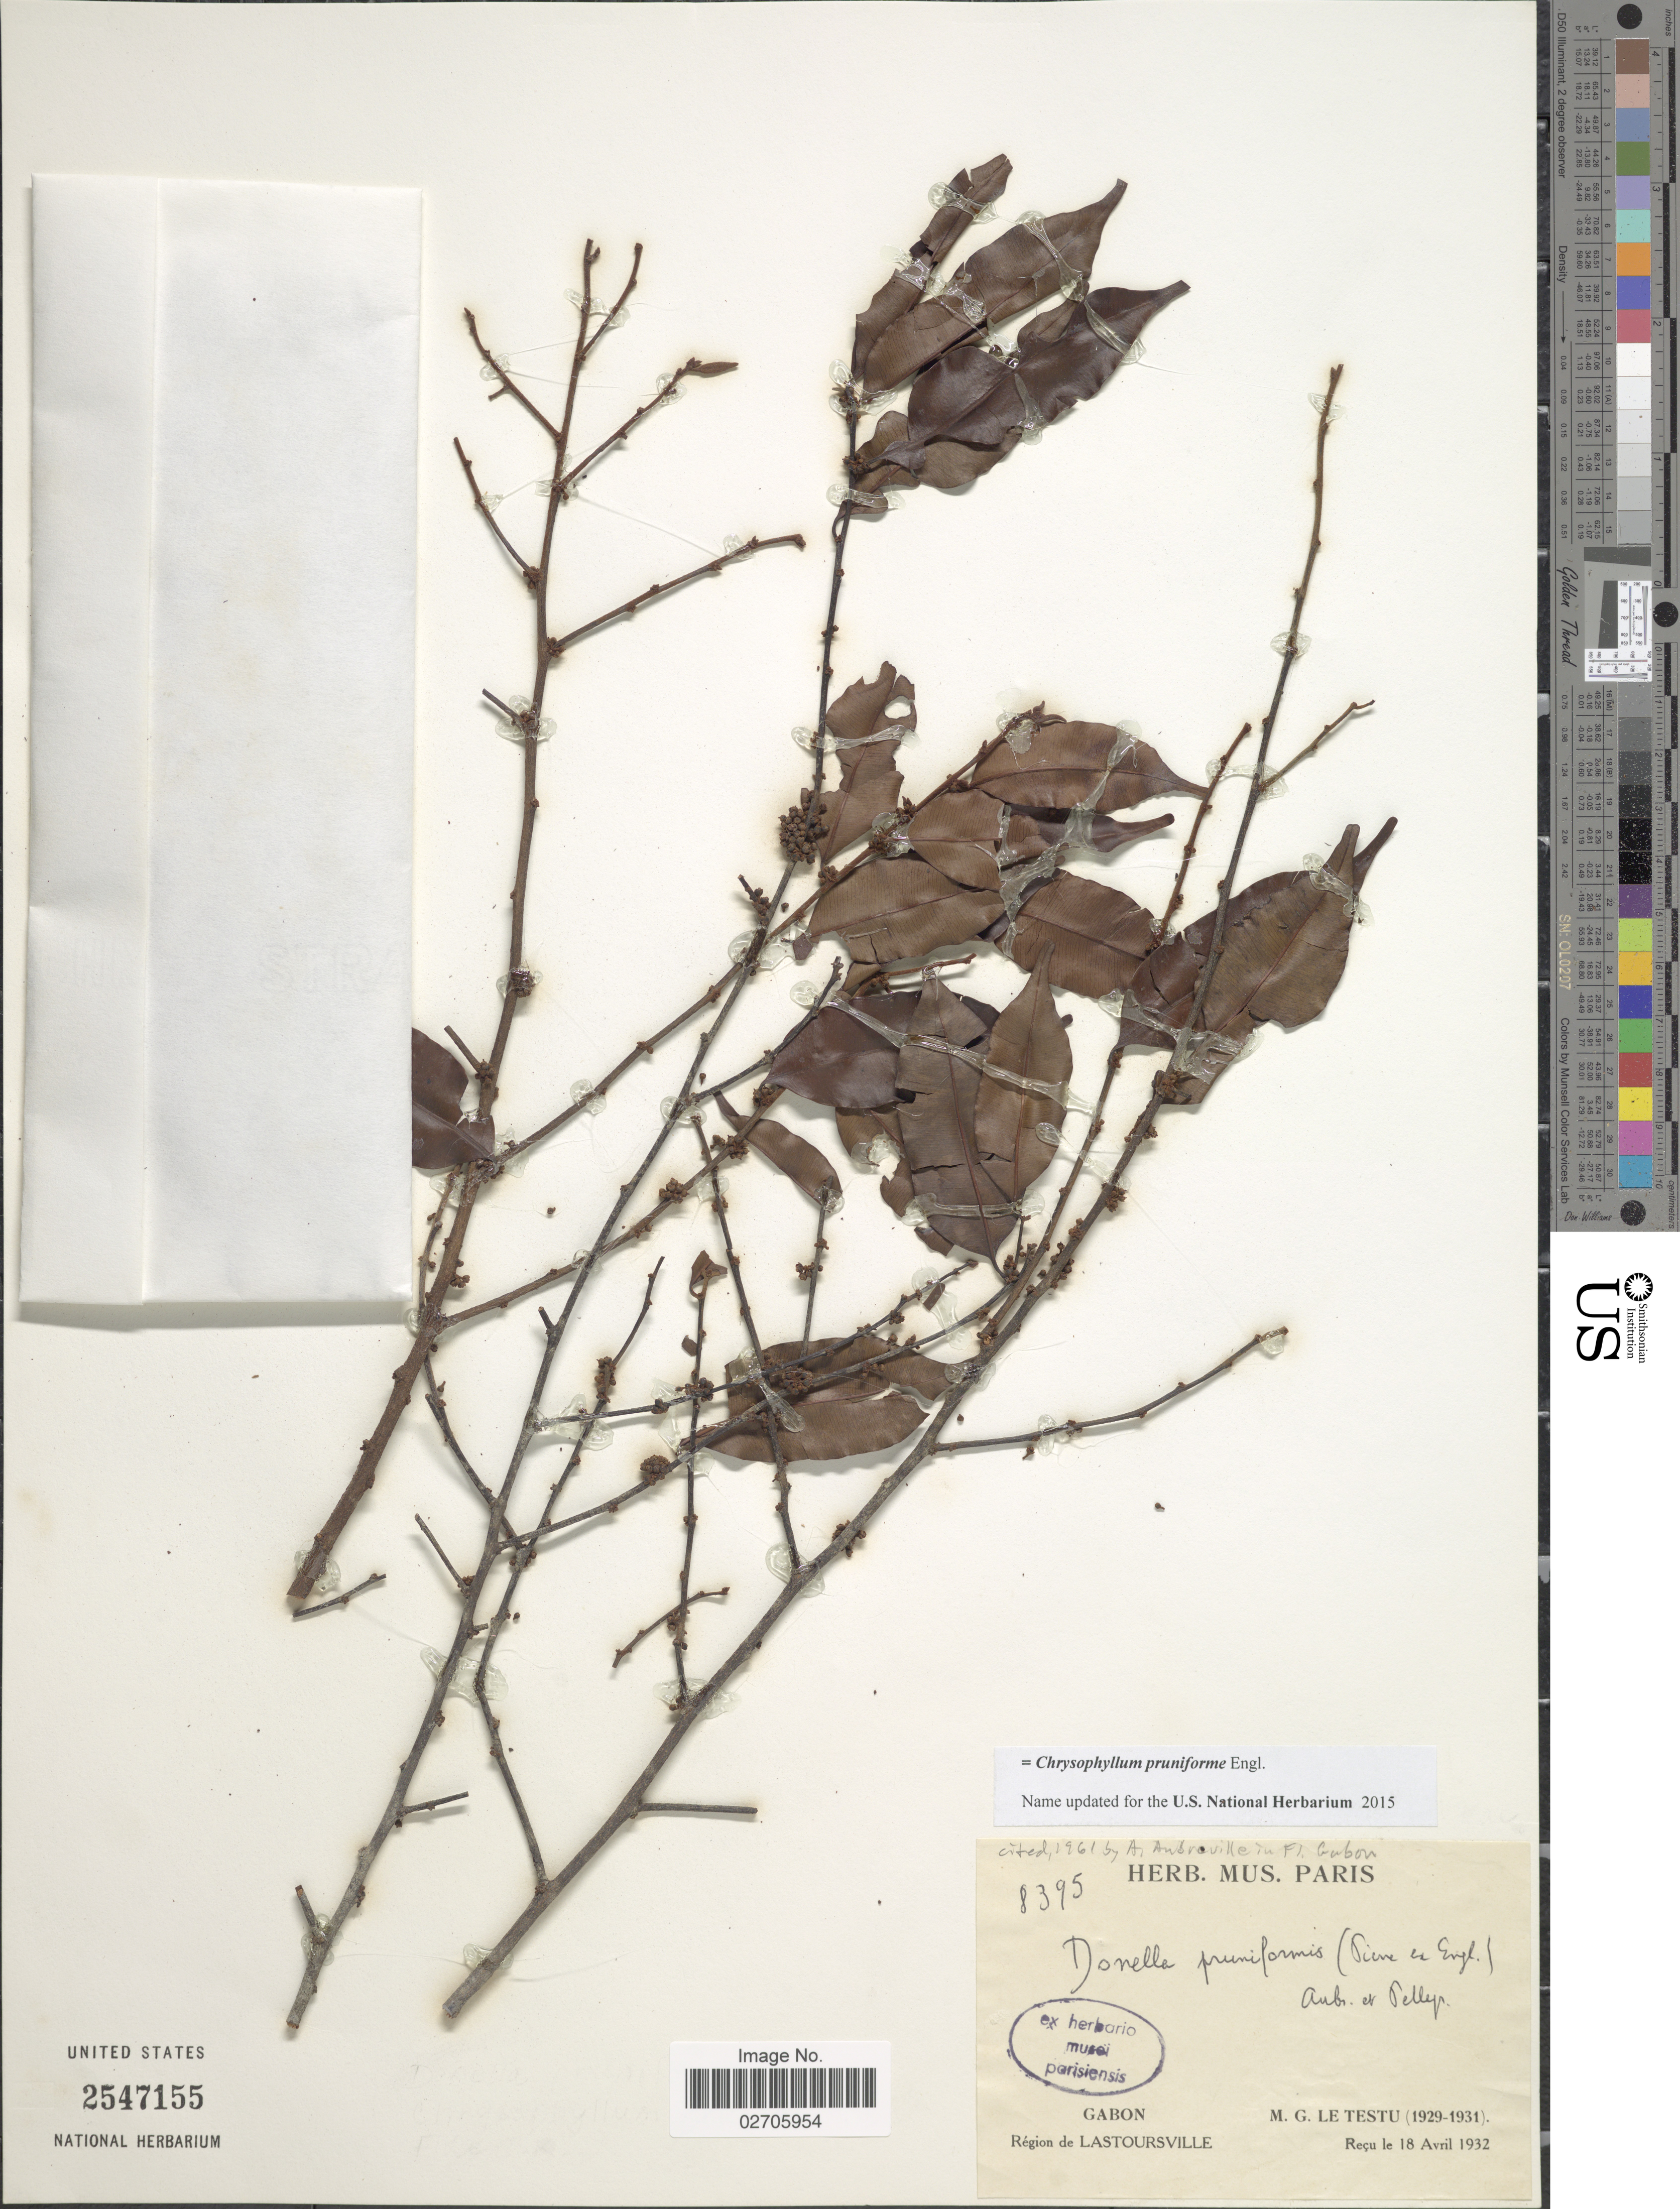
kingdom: Plantae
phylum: Tracheophyta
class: Magnoliopsida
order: Ericales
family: Sapotaceae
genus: Chrysophyllum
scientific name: Chrysophyllum pruniforme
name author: Pierre ex Engl.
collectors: G. Le Testu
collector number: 8395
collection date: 1929/1931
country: Gabon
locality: Région de Lastoursville.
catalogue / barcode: US 2547155